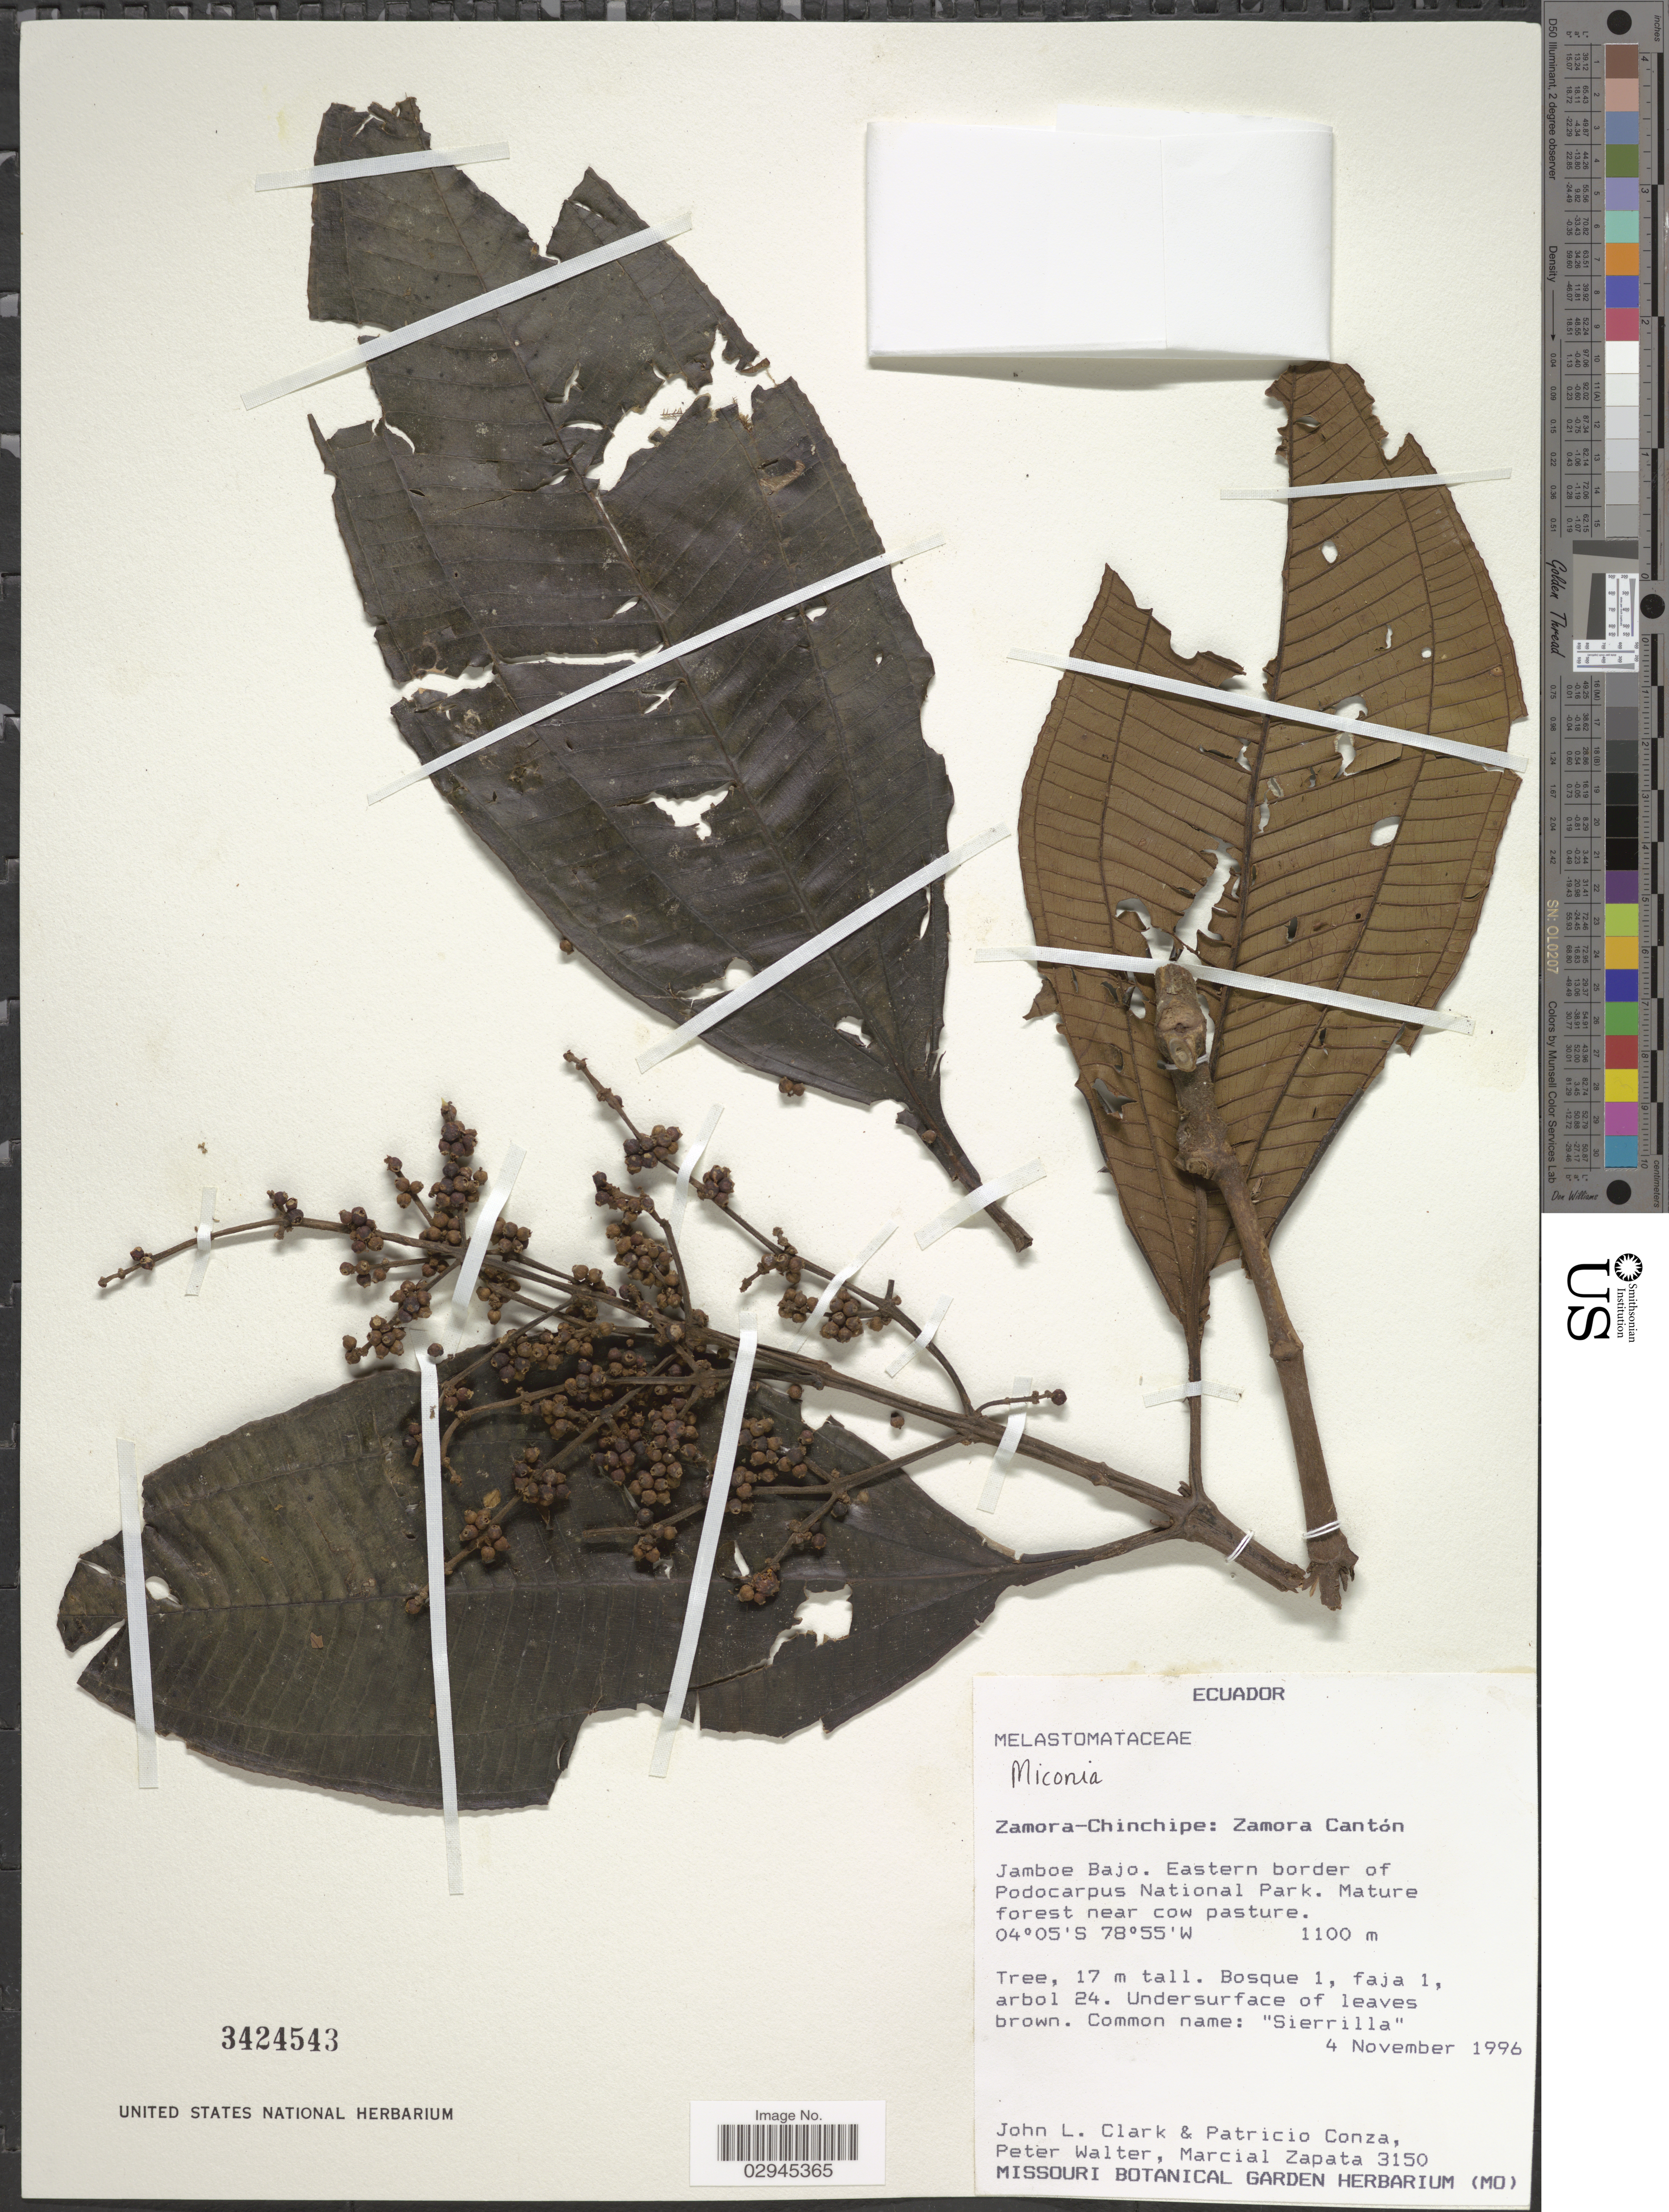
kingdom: Plantae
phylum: Tracheophyta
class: Magnoliopsida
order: Myrtales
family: Melastomataceae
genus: Miconia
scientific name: Miconia sp.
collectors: J. L. Clark, P. Conza, P. Walter & M. Zapata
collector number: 3150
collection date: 1996-11-04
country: Ecuador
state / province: Zamora-Chinchipe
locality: Zamora Cantón. Jamboe Bajo. Eastern border of Podocarpus National Park. Mature forest near cow pasture.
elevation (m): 1100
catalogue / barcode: US 3424543